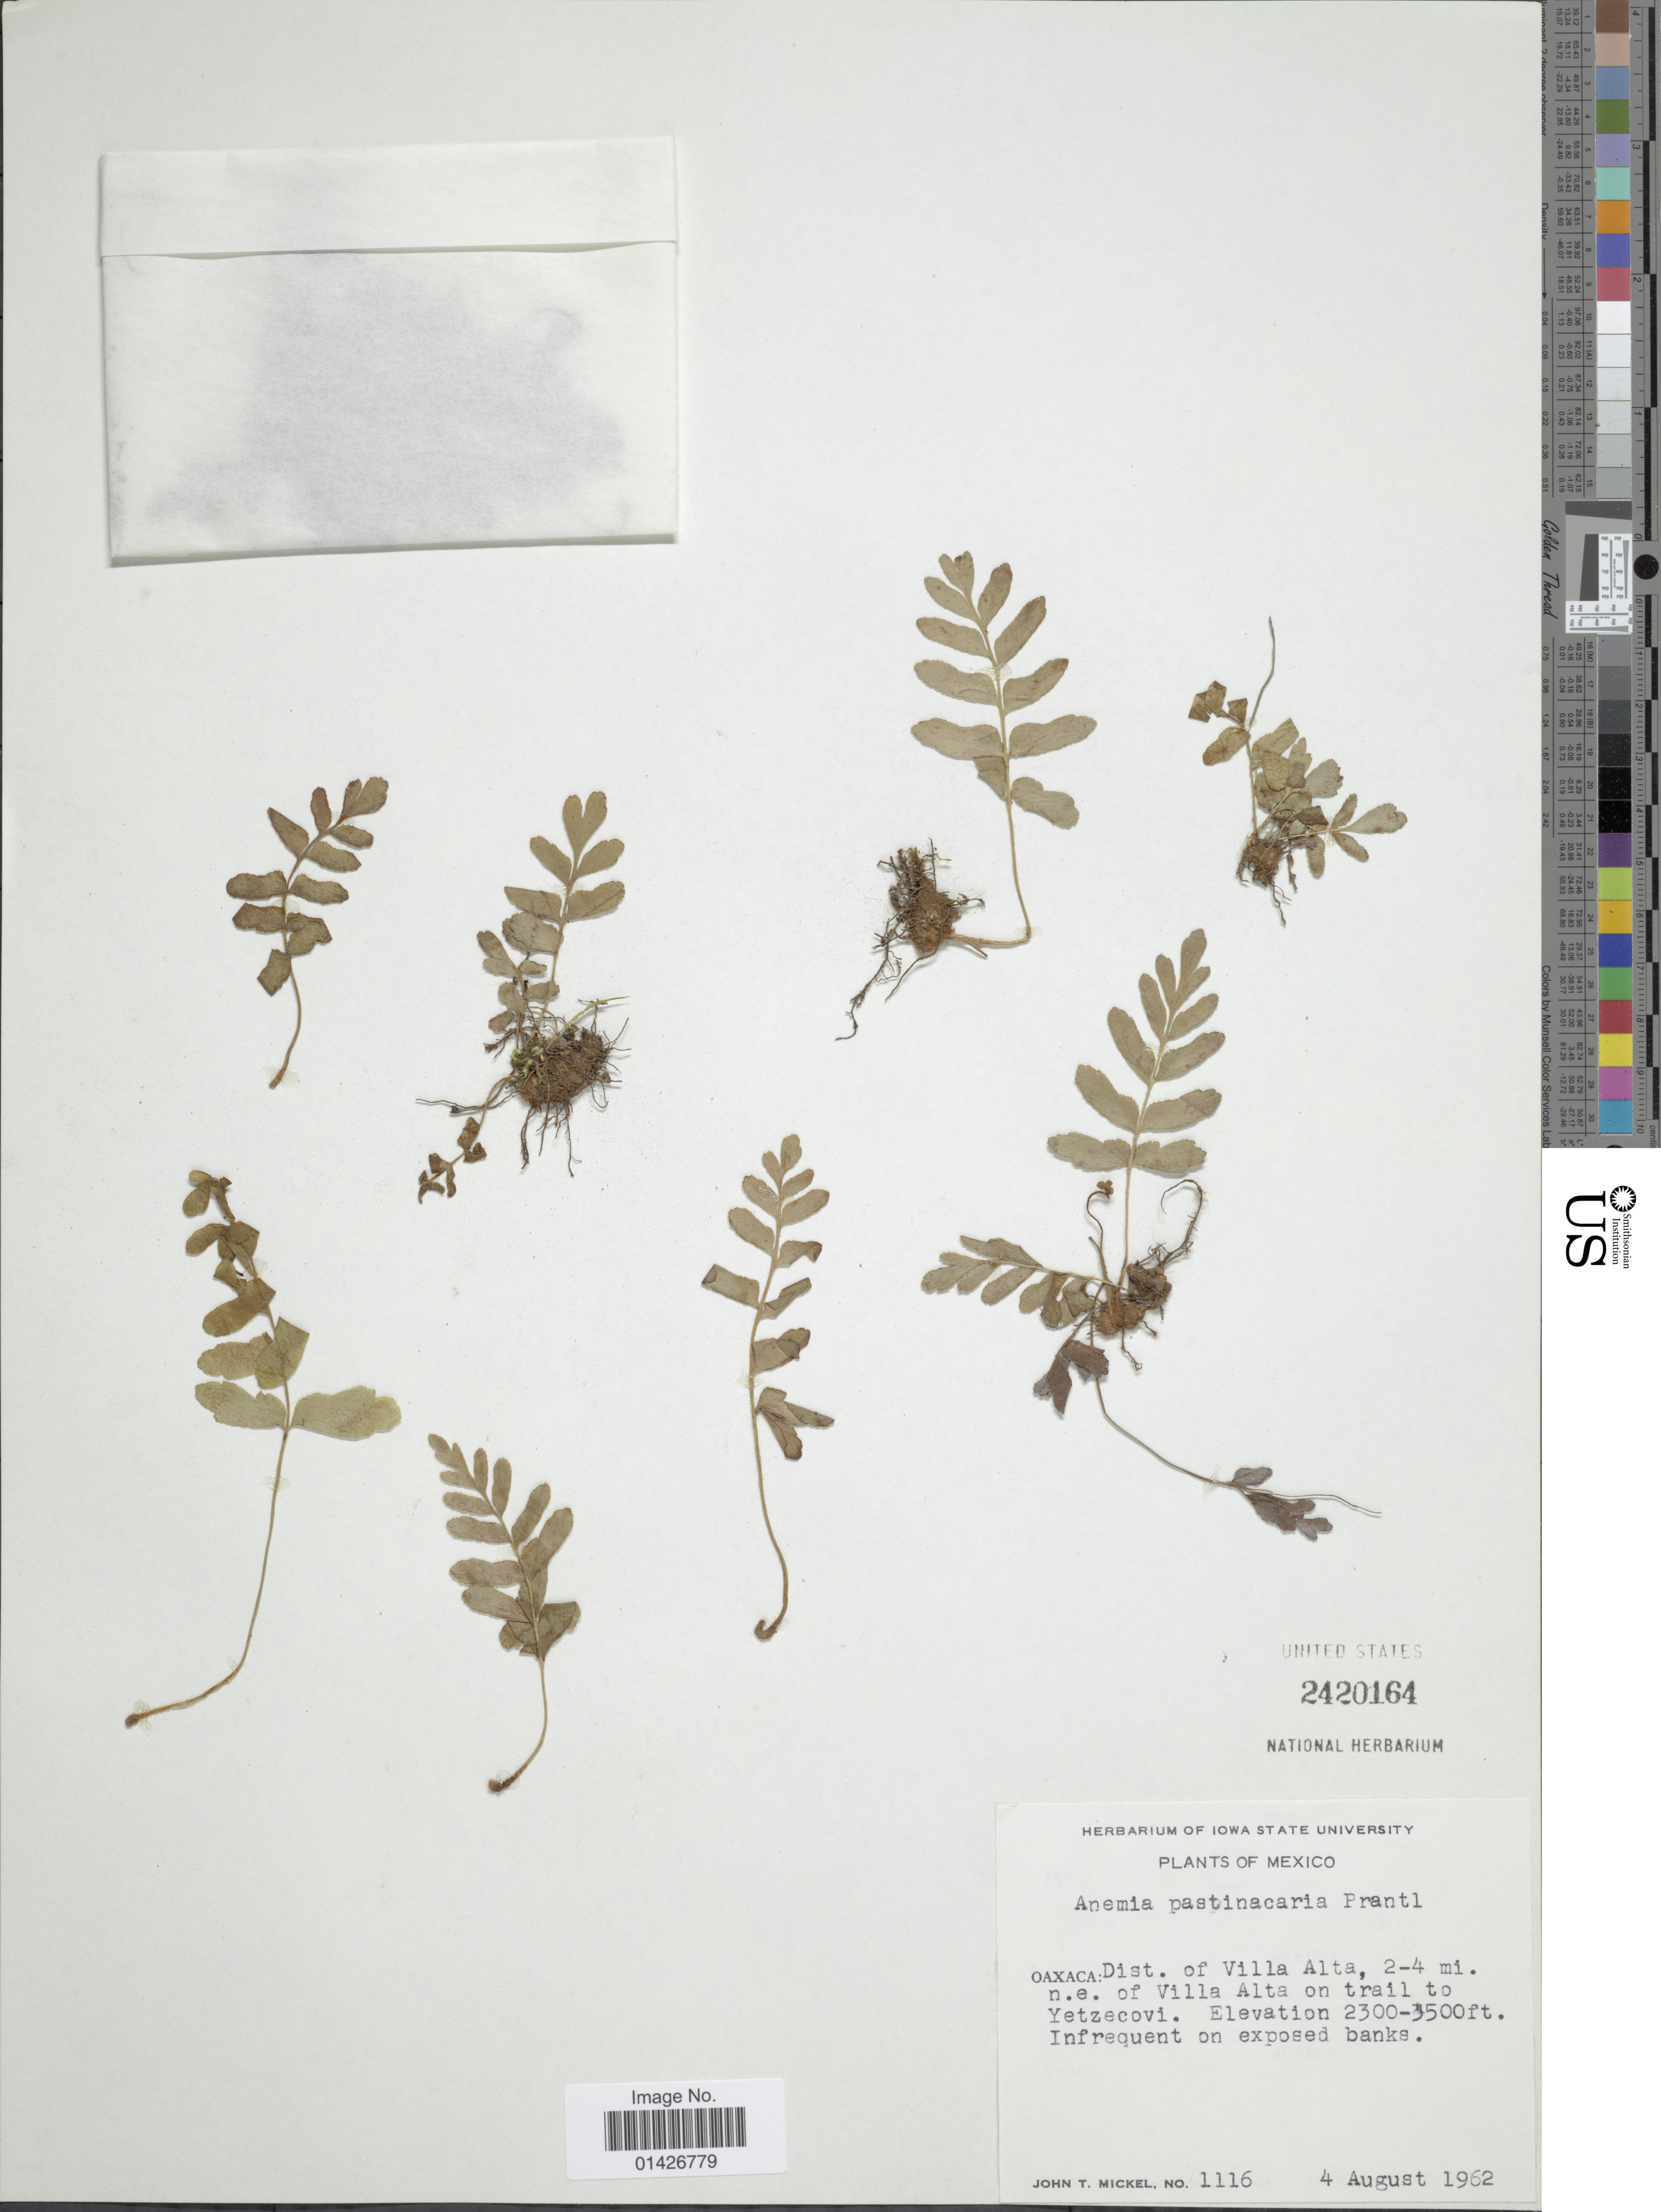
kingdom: Plantae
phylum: Tracheophyta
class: Polypodiopsida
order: Schizaeales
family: Anemiaceae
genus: Anemia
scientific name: Anemia pastinacaria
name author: Moritz ex Prantl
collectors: J. T. Mickel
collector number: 1116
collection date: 1962-08-04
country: Mexico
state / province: Oaxaca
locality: Dist of Villa ALta, 2-4 n.e. of Villa Alta on trail to Yetzecovi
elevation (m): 701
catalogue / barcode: US 2420164